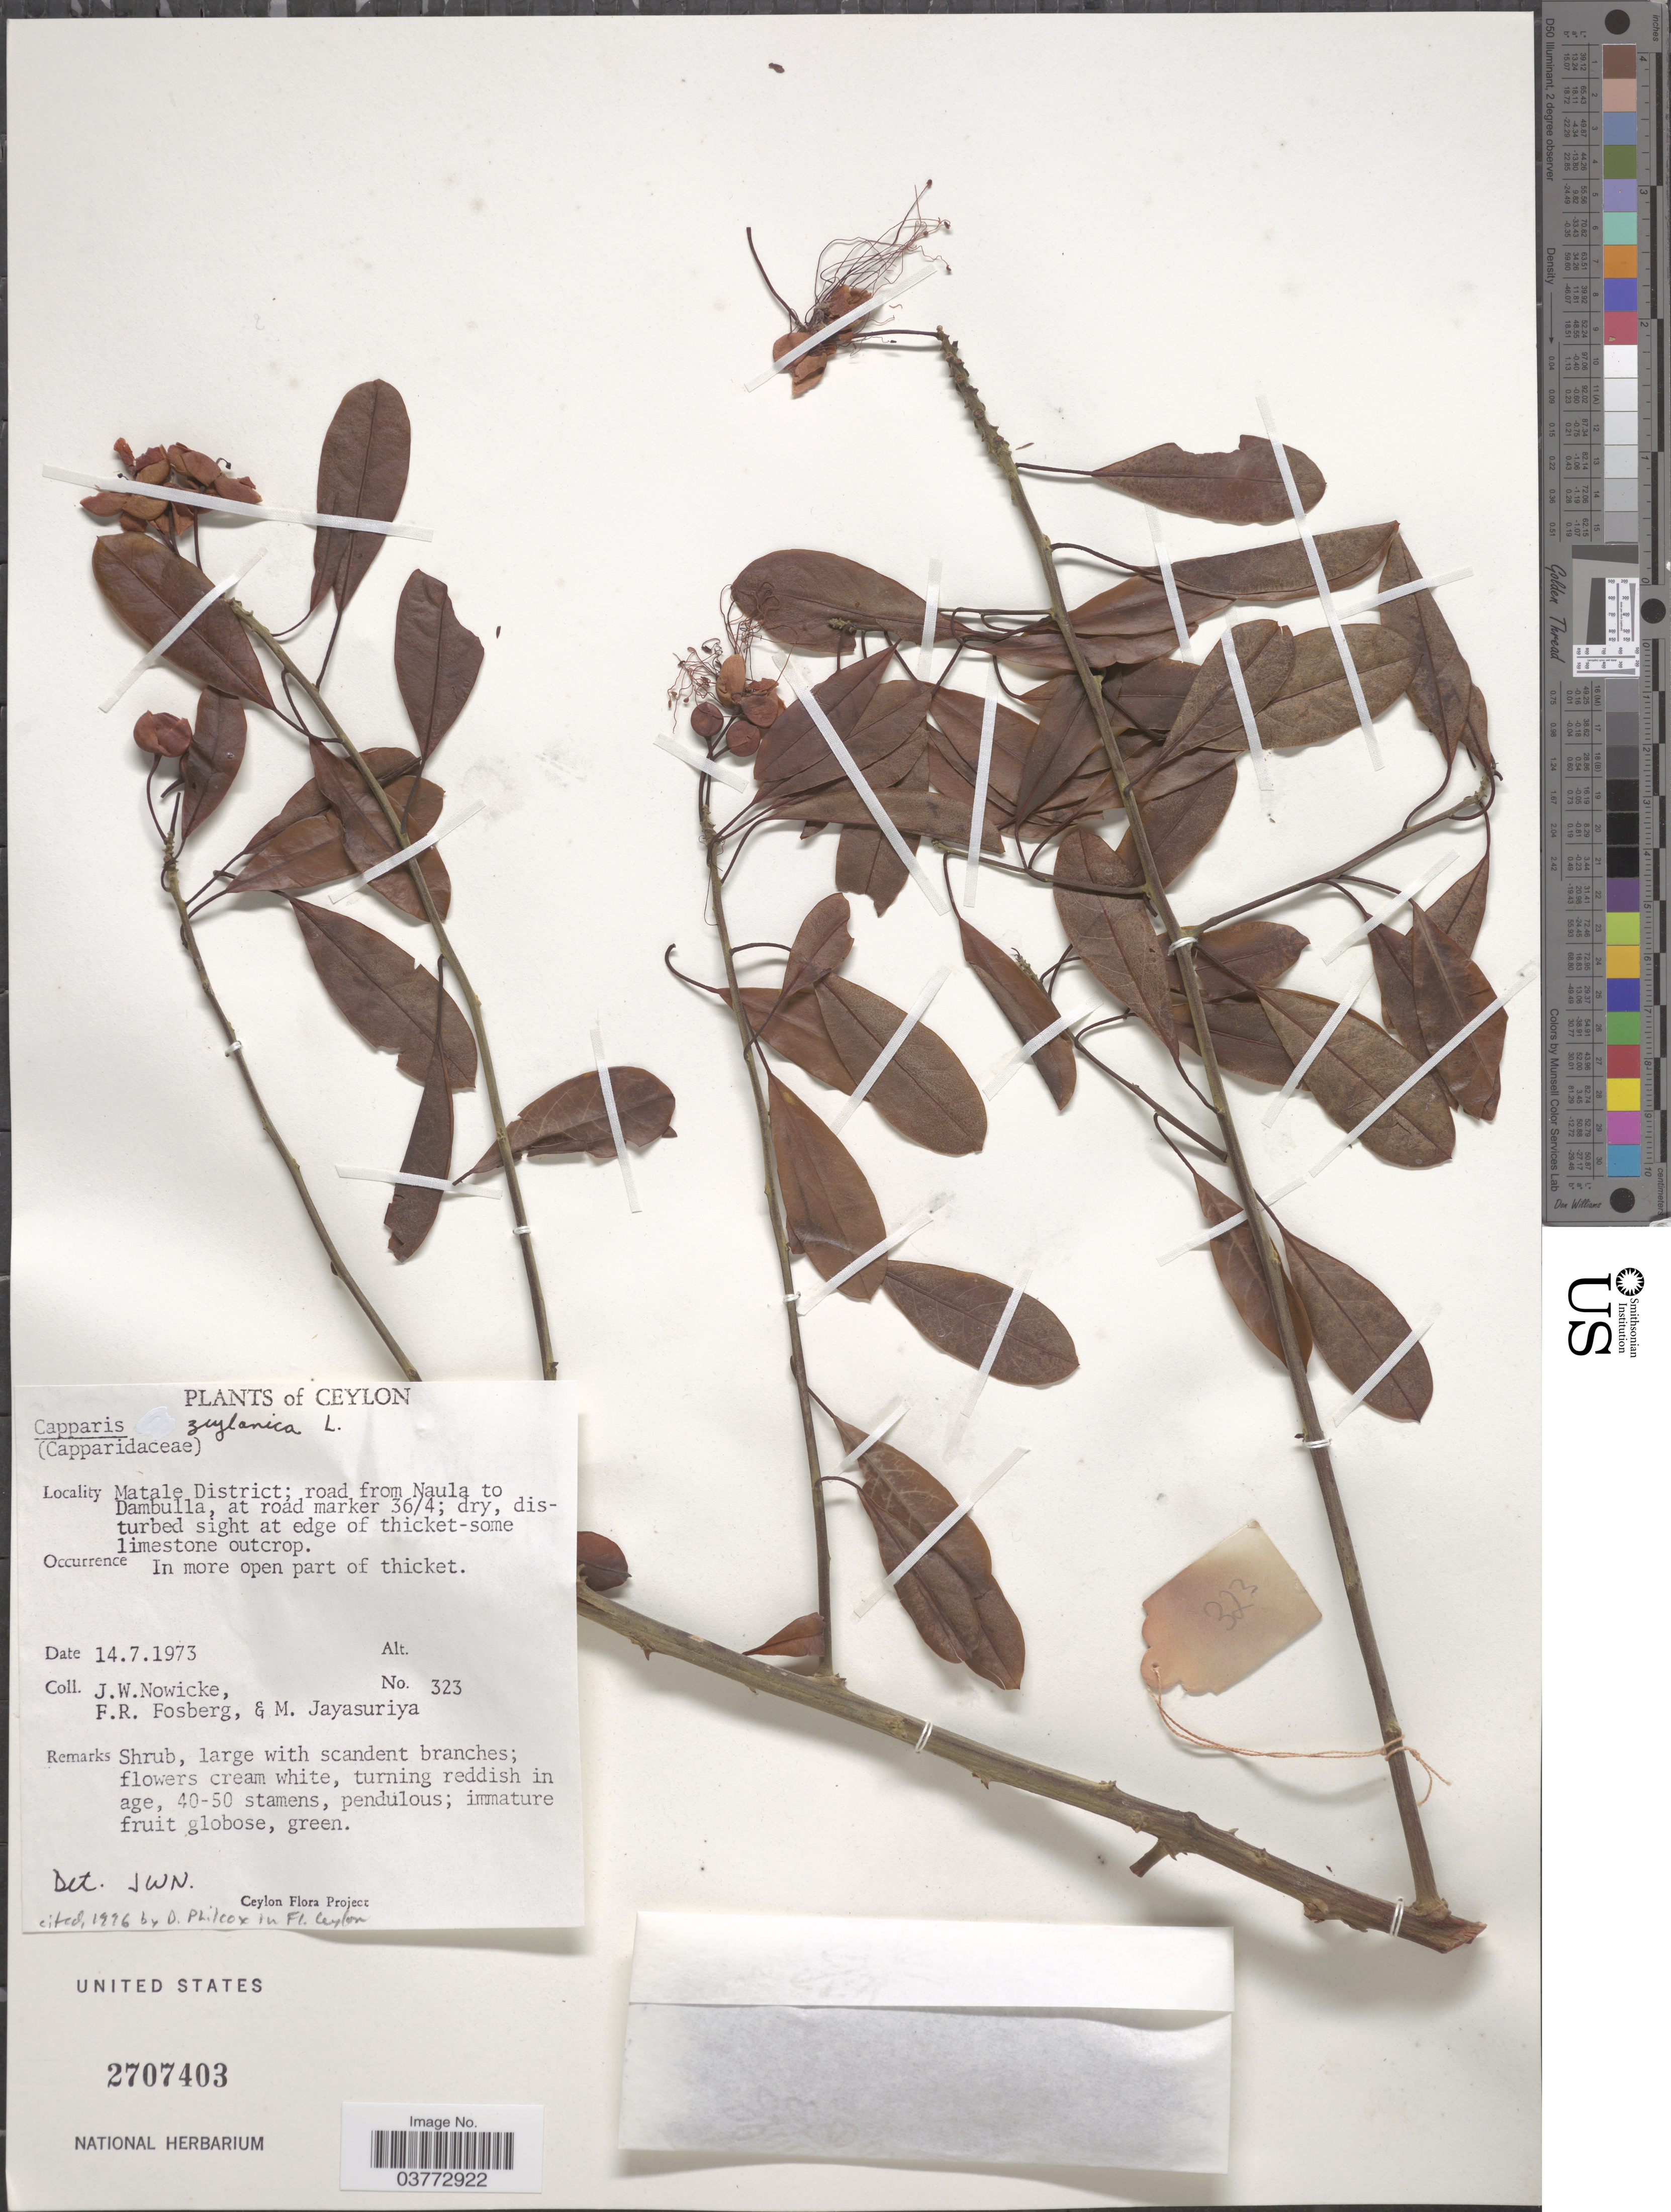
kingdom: Plantae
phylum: Tracheophyta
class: Magnoliopsida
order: Brassicales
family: Capparaceae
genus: Capparis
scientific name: Capparis zeylanica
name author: L.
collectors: J. W. Nowicke, F. R. Fosberg & M. Jayasuriya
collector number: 323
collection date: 1973-07-14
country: Sri Lanka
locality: Ceylon. Matale District; road from Naula to Dambulla, at road marker 36/4.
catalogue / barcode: US 2707403